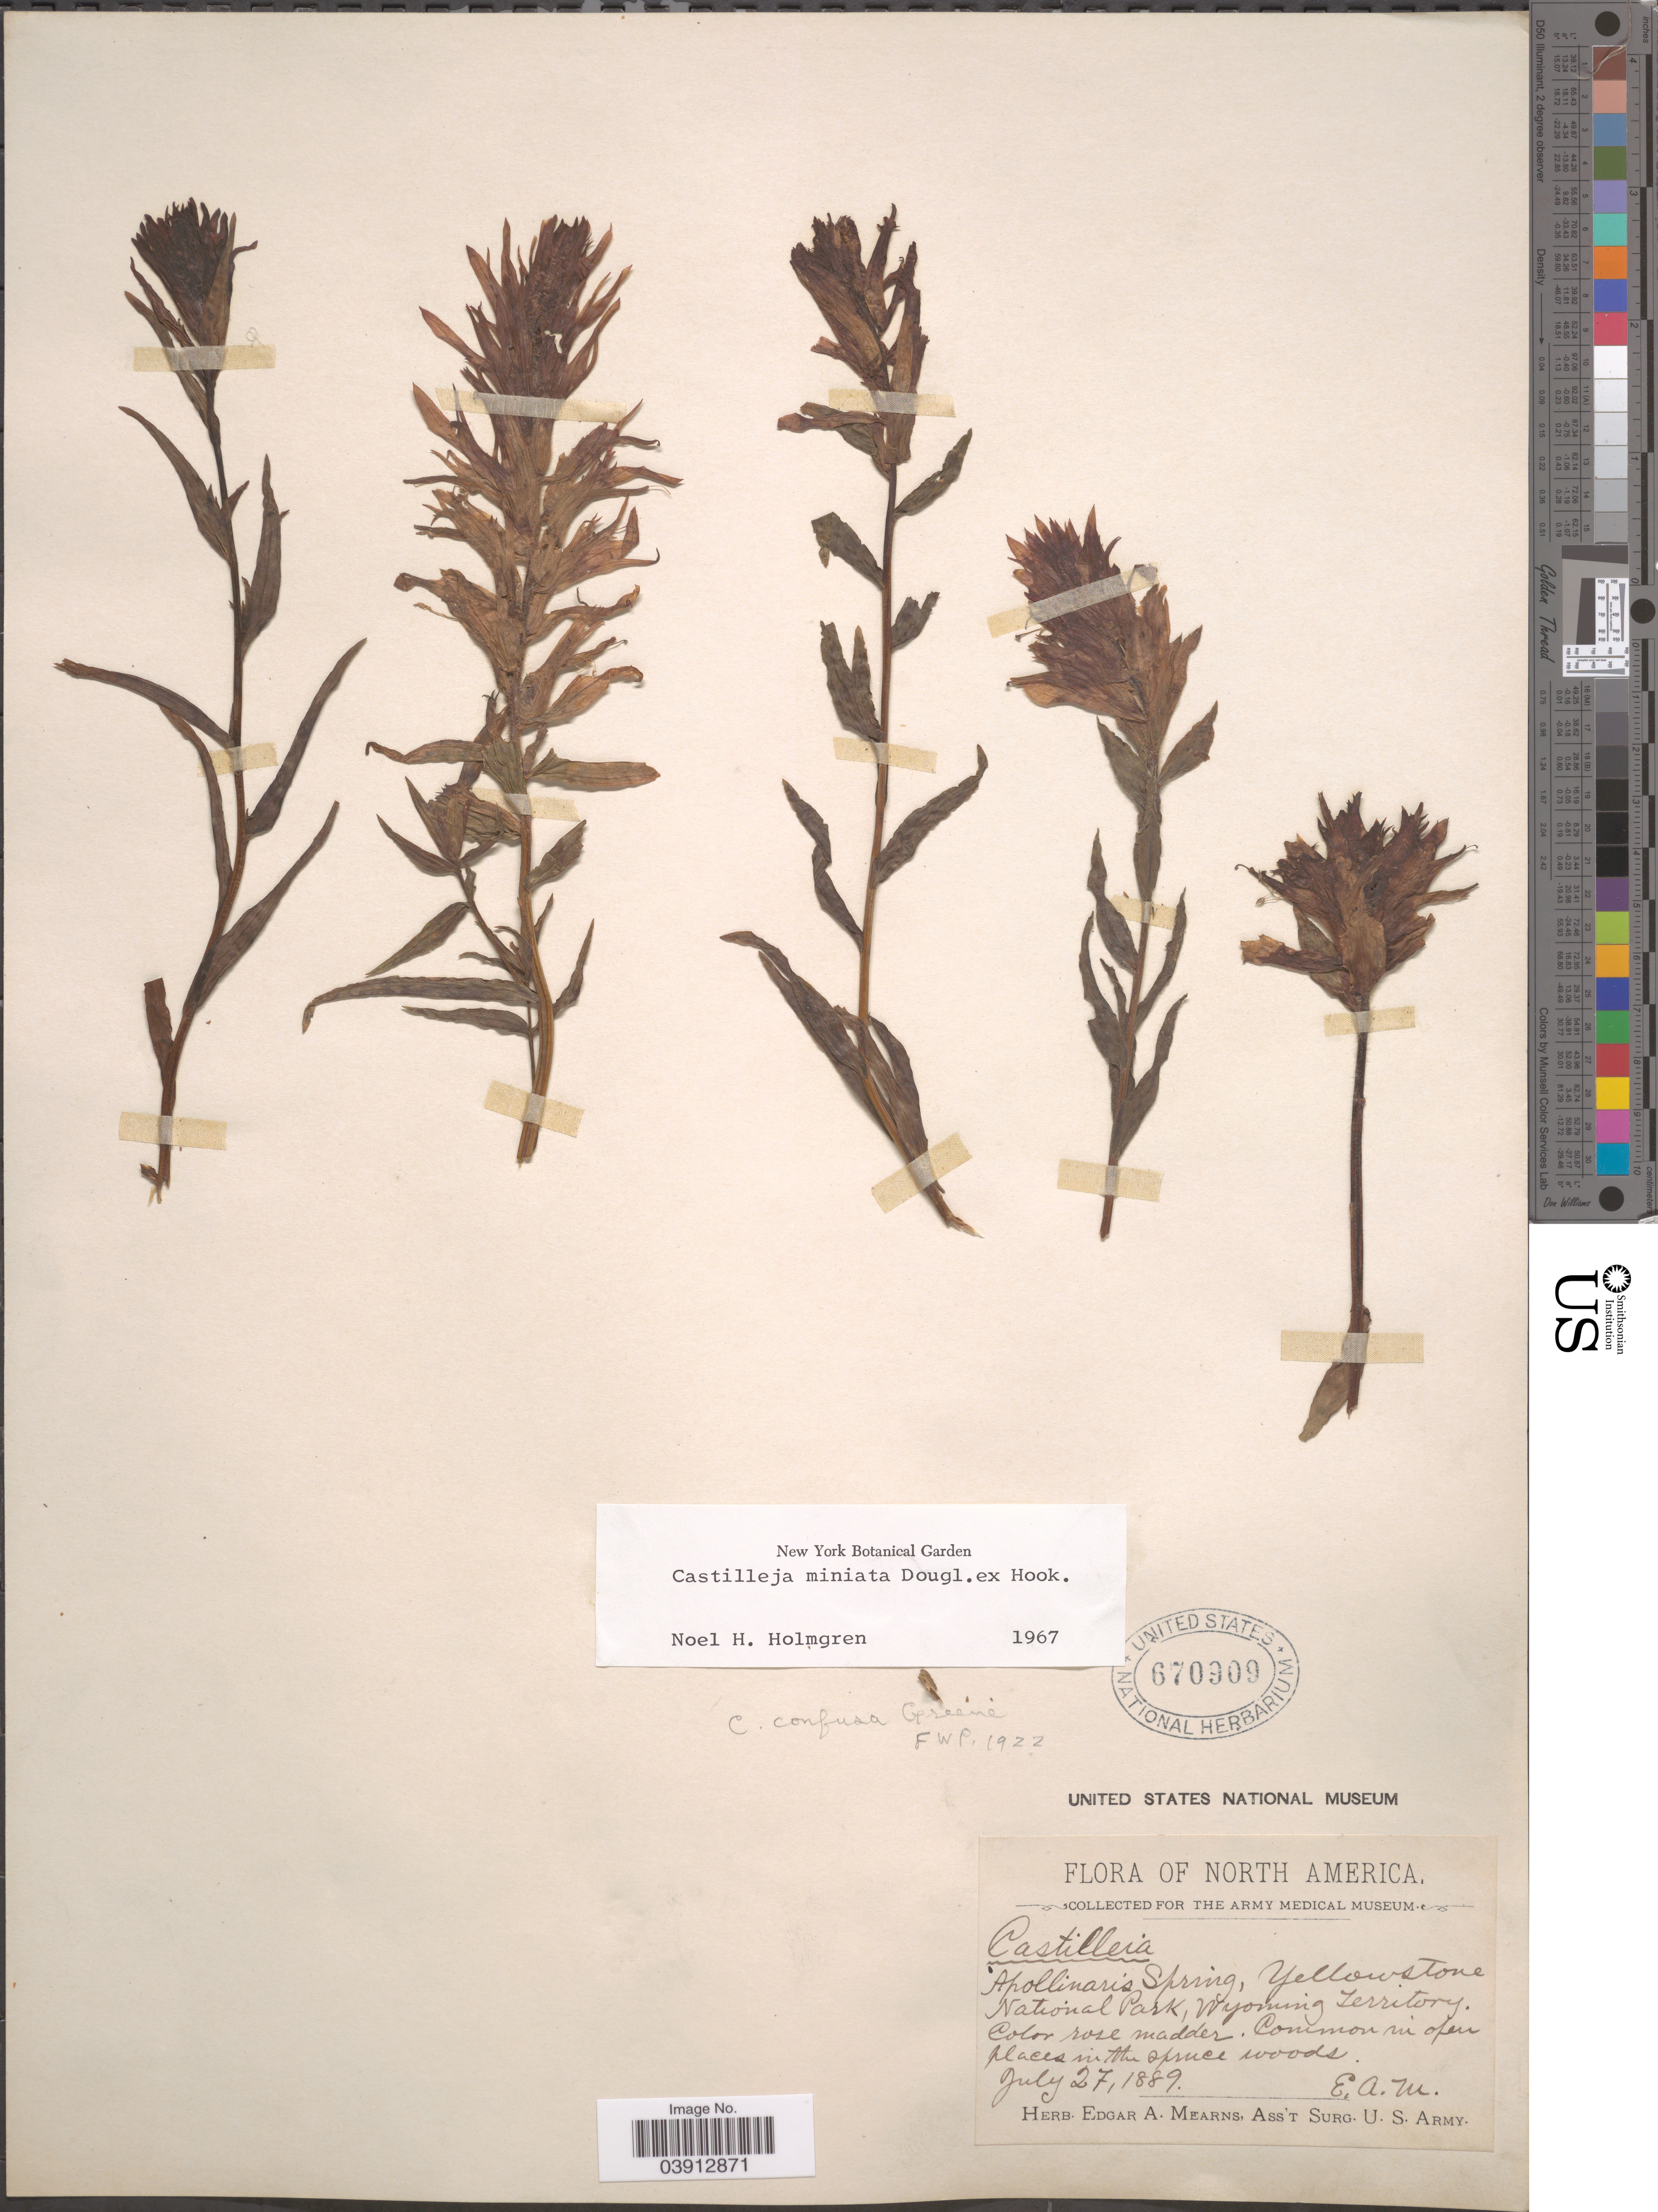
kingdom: Plantae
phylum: Tracheophyta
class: Magnoliopsida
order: Lamiales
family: Orobanchaceae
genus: Castilleja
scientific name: Castilleja miniata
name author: Douglas ex Hook.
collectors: E. A. Mearns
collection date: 1889-07-27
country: United States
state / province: Wyoming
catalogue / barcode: US 670909